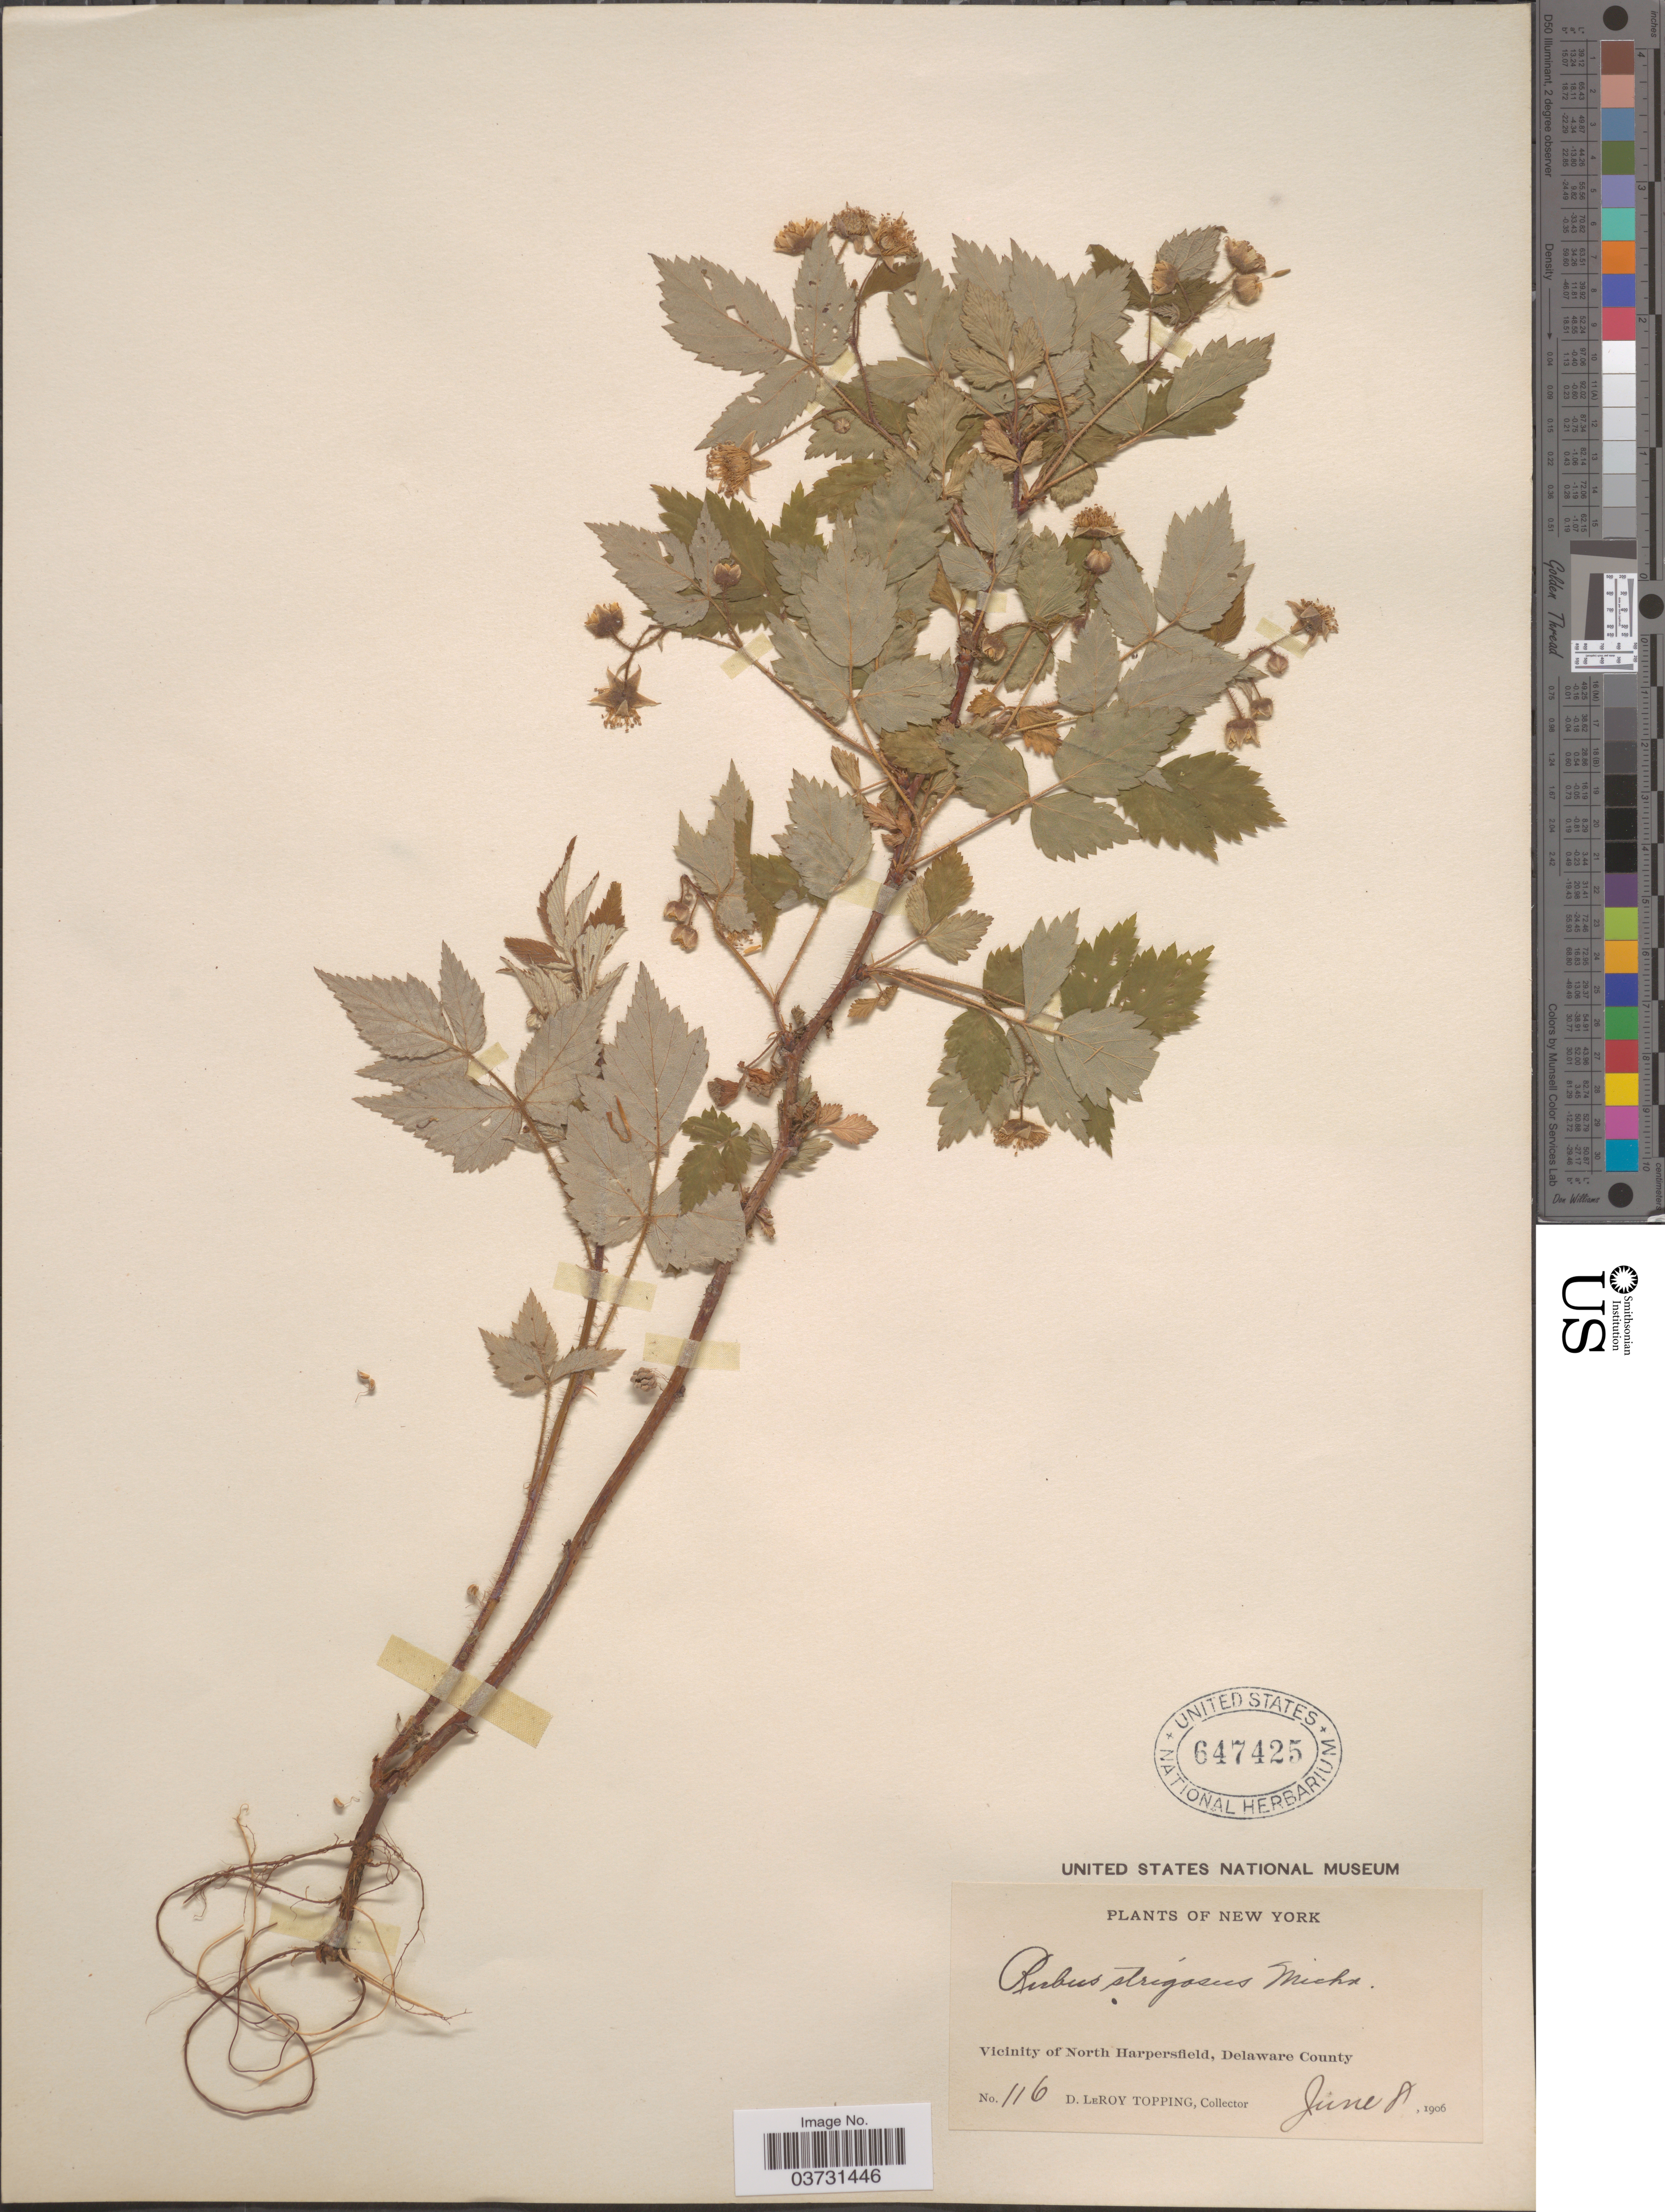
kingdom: Plantae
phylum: Tracheophyta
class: Magnoliopsida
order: Rosales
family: Rosaceae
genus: Rubus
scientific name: Rubus strigosus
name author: Michx.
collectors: D. L. Topping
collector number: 116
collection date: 1906-06-08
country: United States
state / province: New York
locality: Vicinity of North Harpersfield, Delaware County.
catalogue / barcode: US 647425